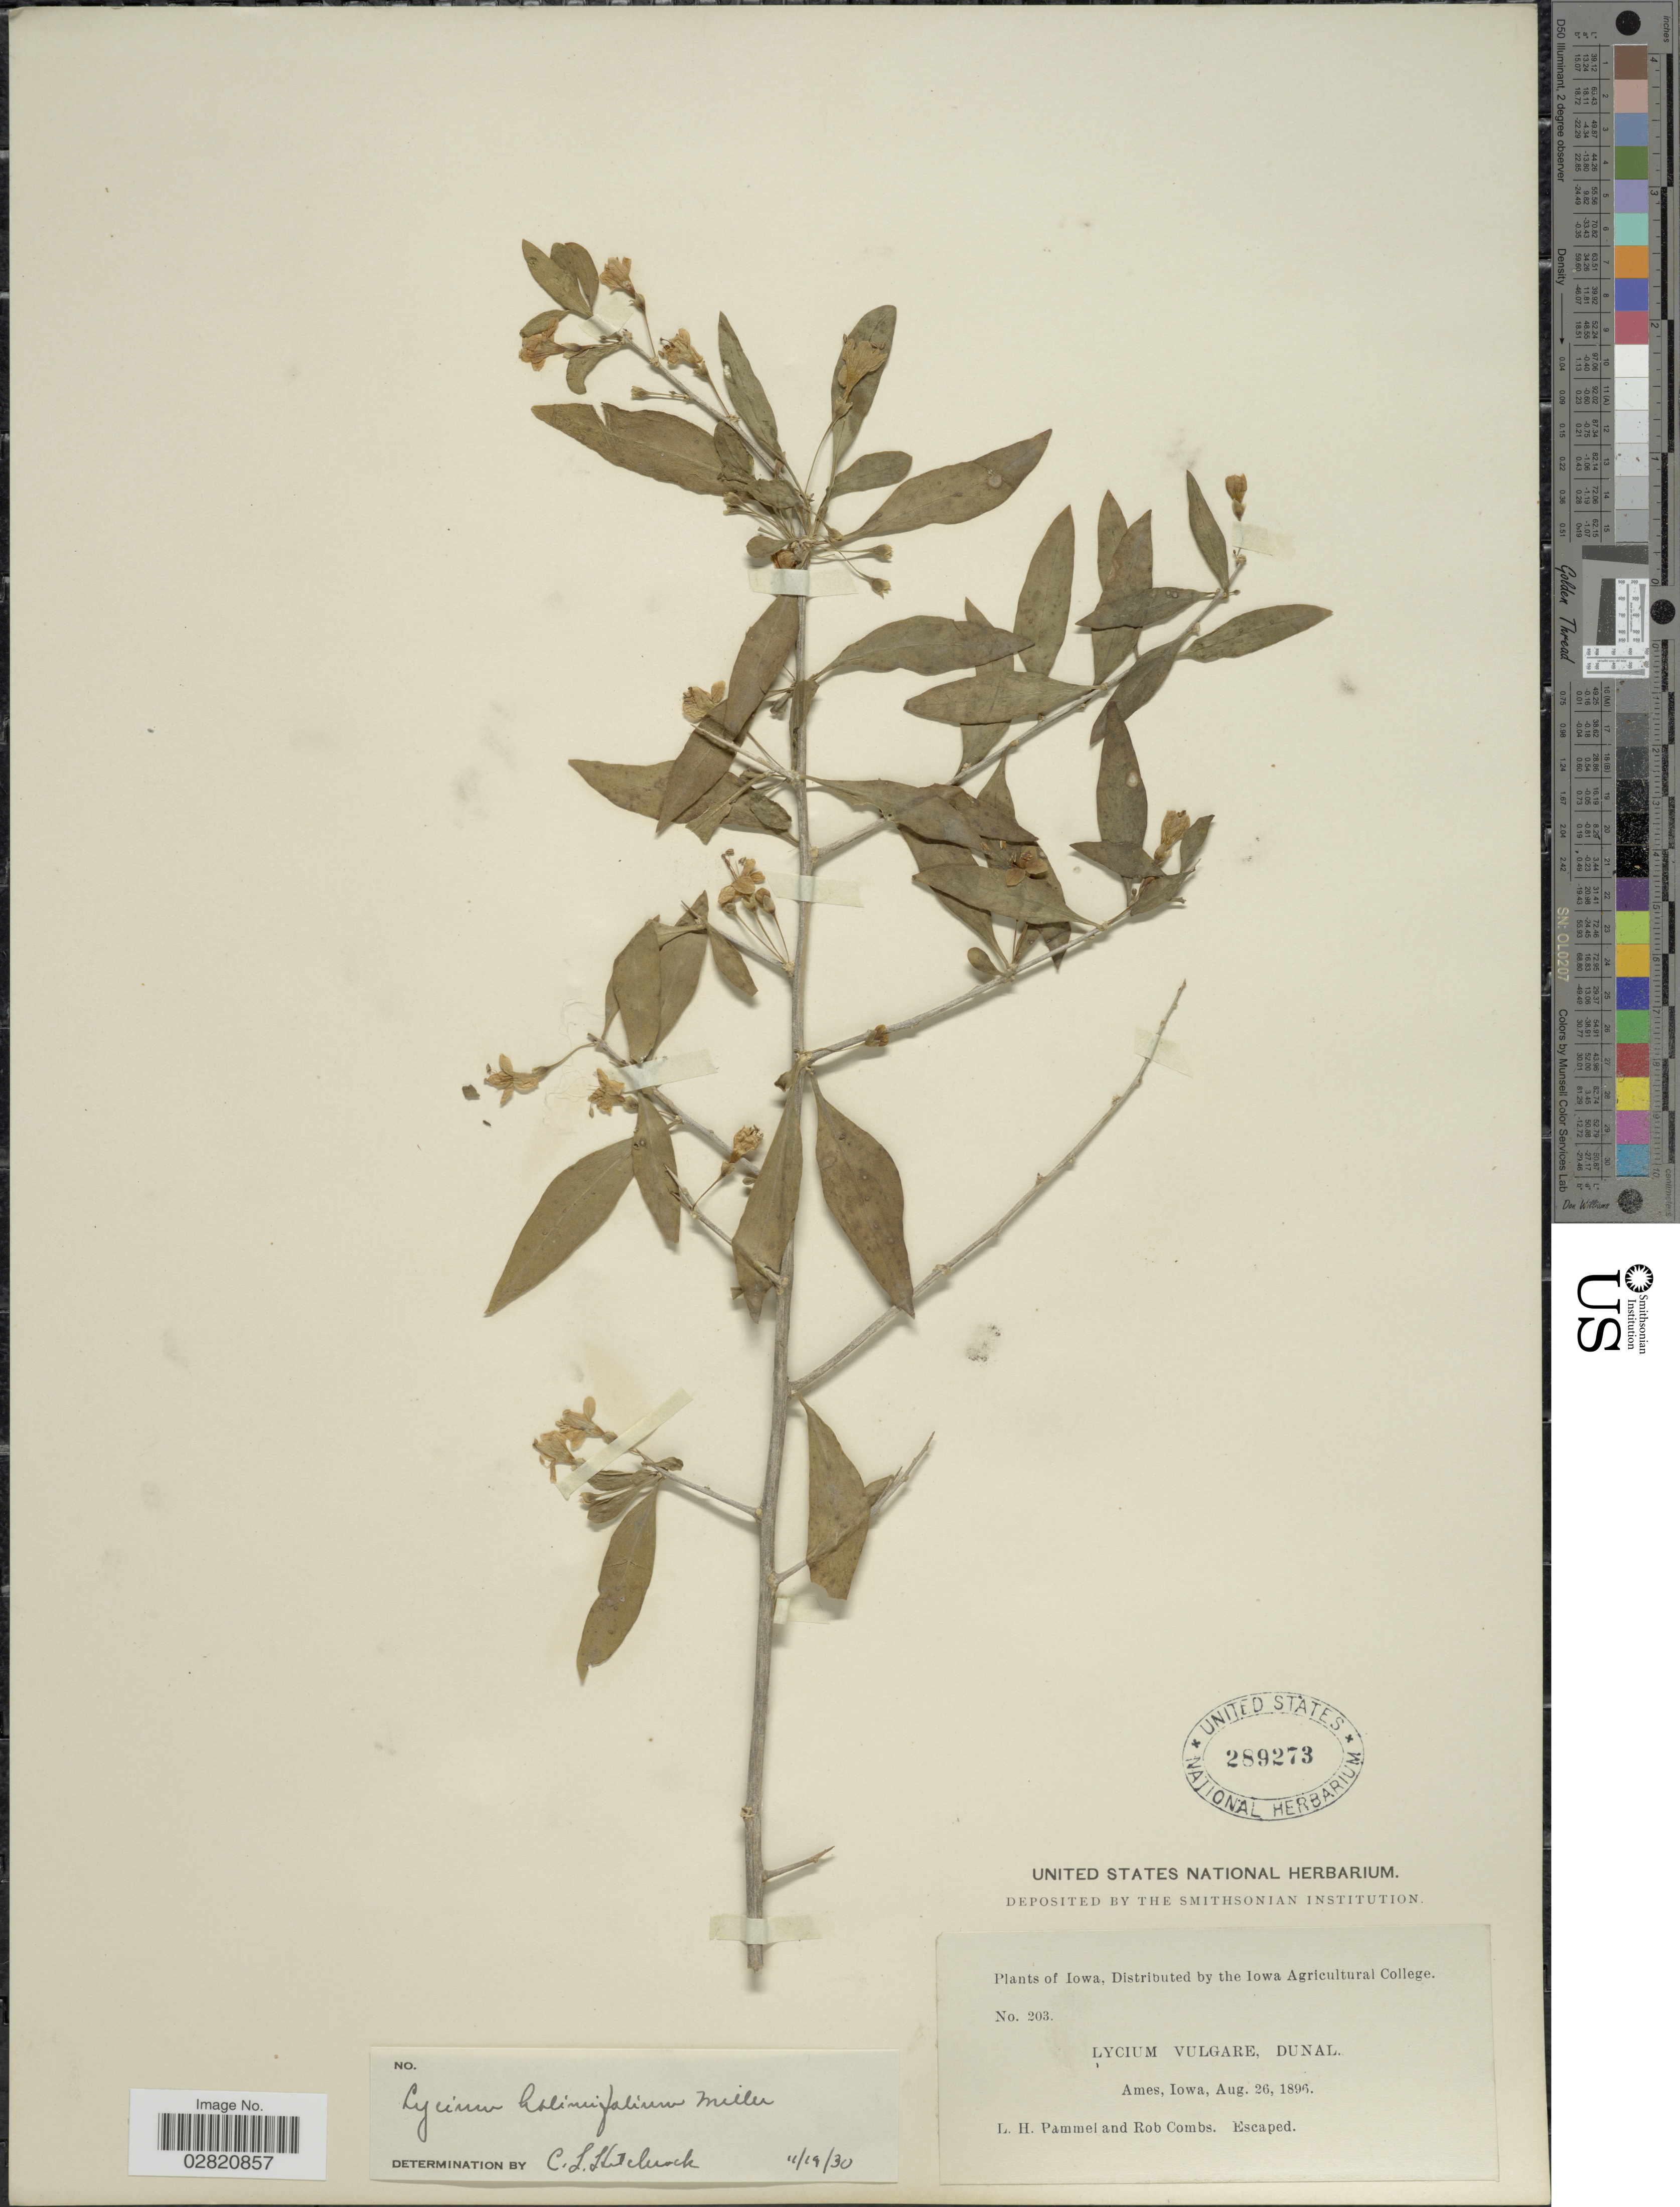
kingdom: Plantae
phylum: Tracheophyta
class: Magnoliopsida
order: Solanales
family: Solanaceae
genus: Lycium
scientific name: Lycium barbarum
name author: L.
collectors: L. Pammell & R. Combs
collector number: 203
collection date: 1896-08-26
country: United States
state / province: Iowa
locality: Ames.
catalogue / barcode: US 289273